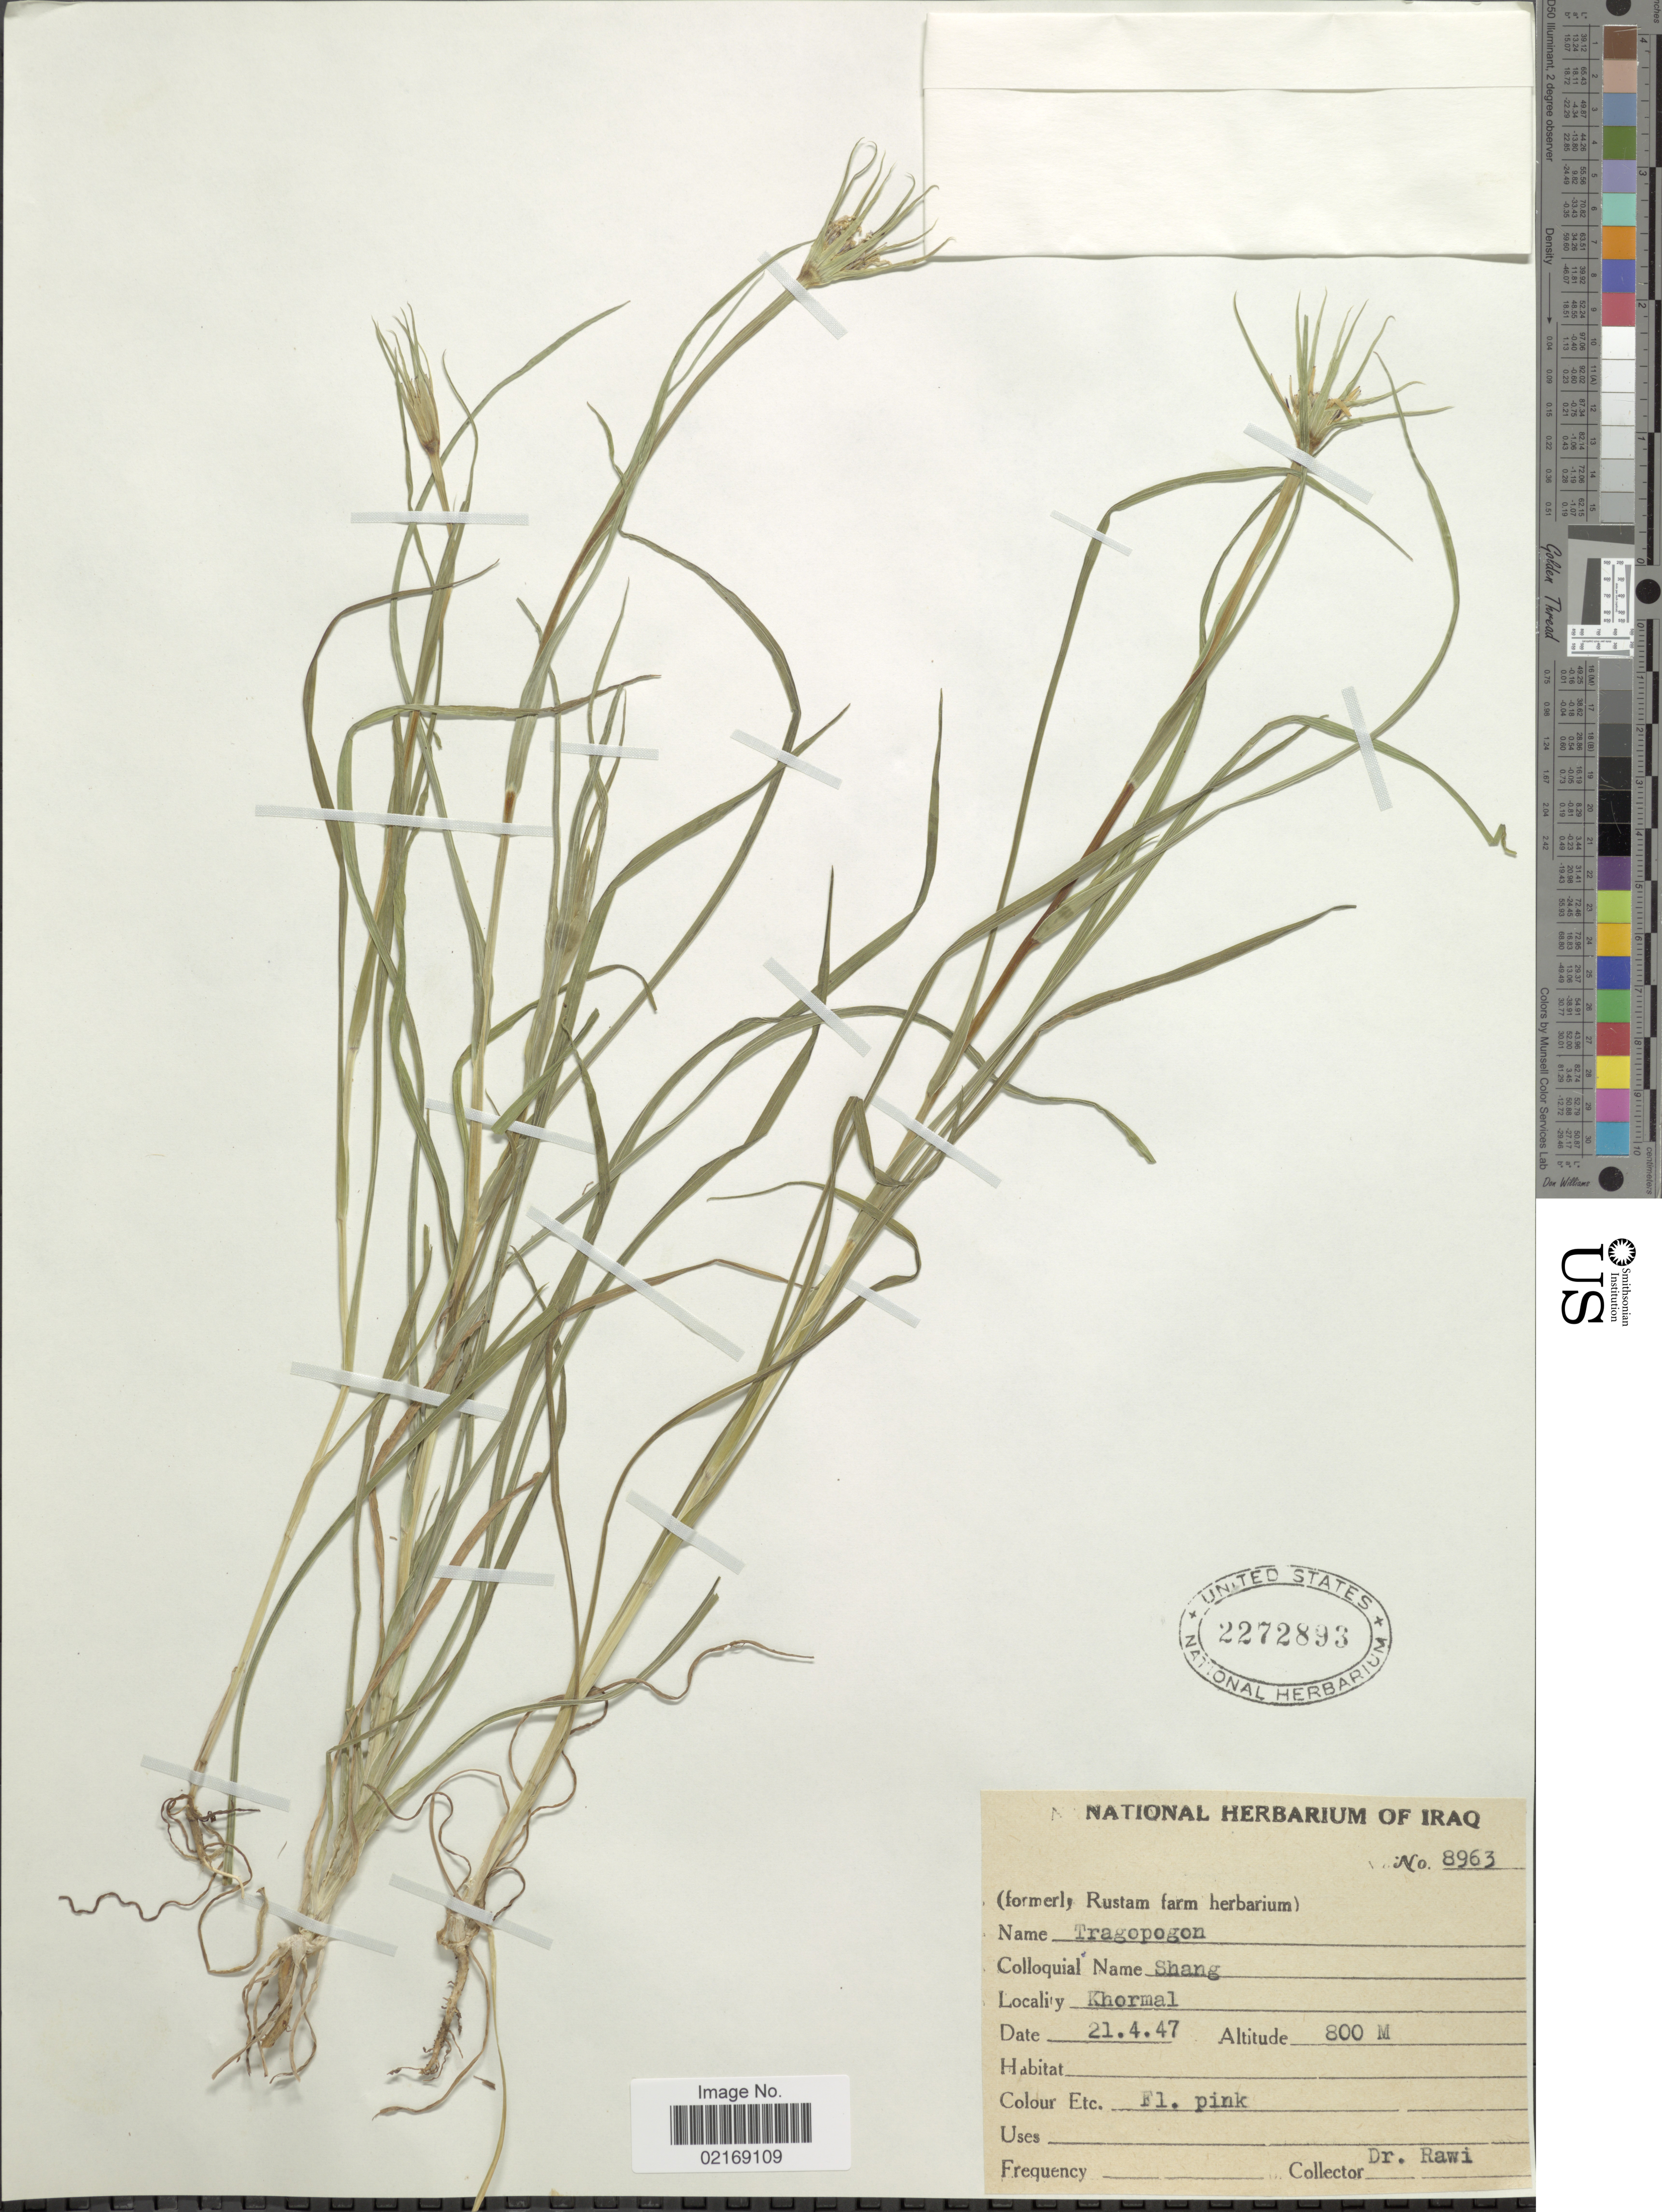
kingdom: Plantae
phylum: Tracheophyta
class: Magnoliopsida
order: Asterales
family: Asteraceae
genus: Tragopogon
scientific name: Tragopogon sp.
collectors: -. Rawi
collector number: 8963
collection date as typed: Transcribed d/m/y: 21/4/47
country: Iraq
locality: Khormal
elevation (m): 800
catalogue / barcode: US 2272893